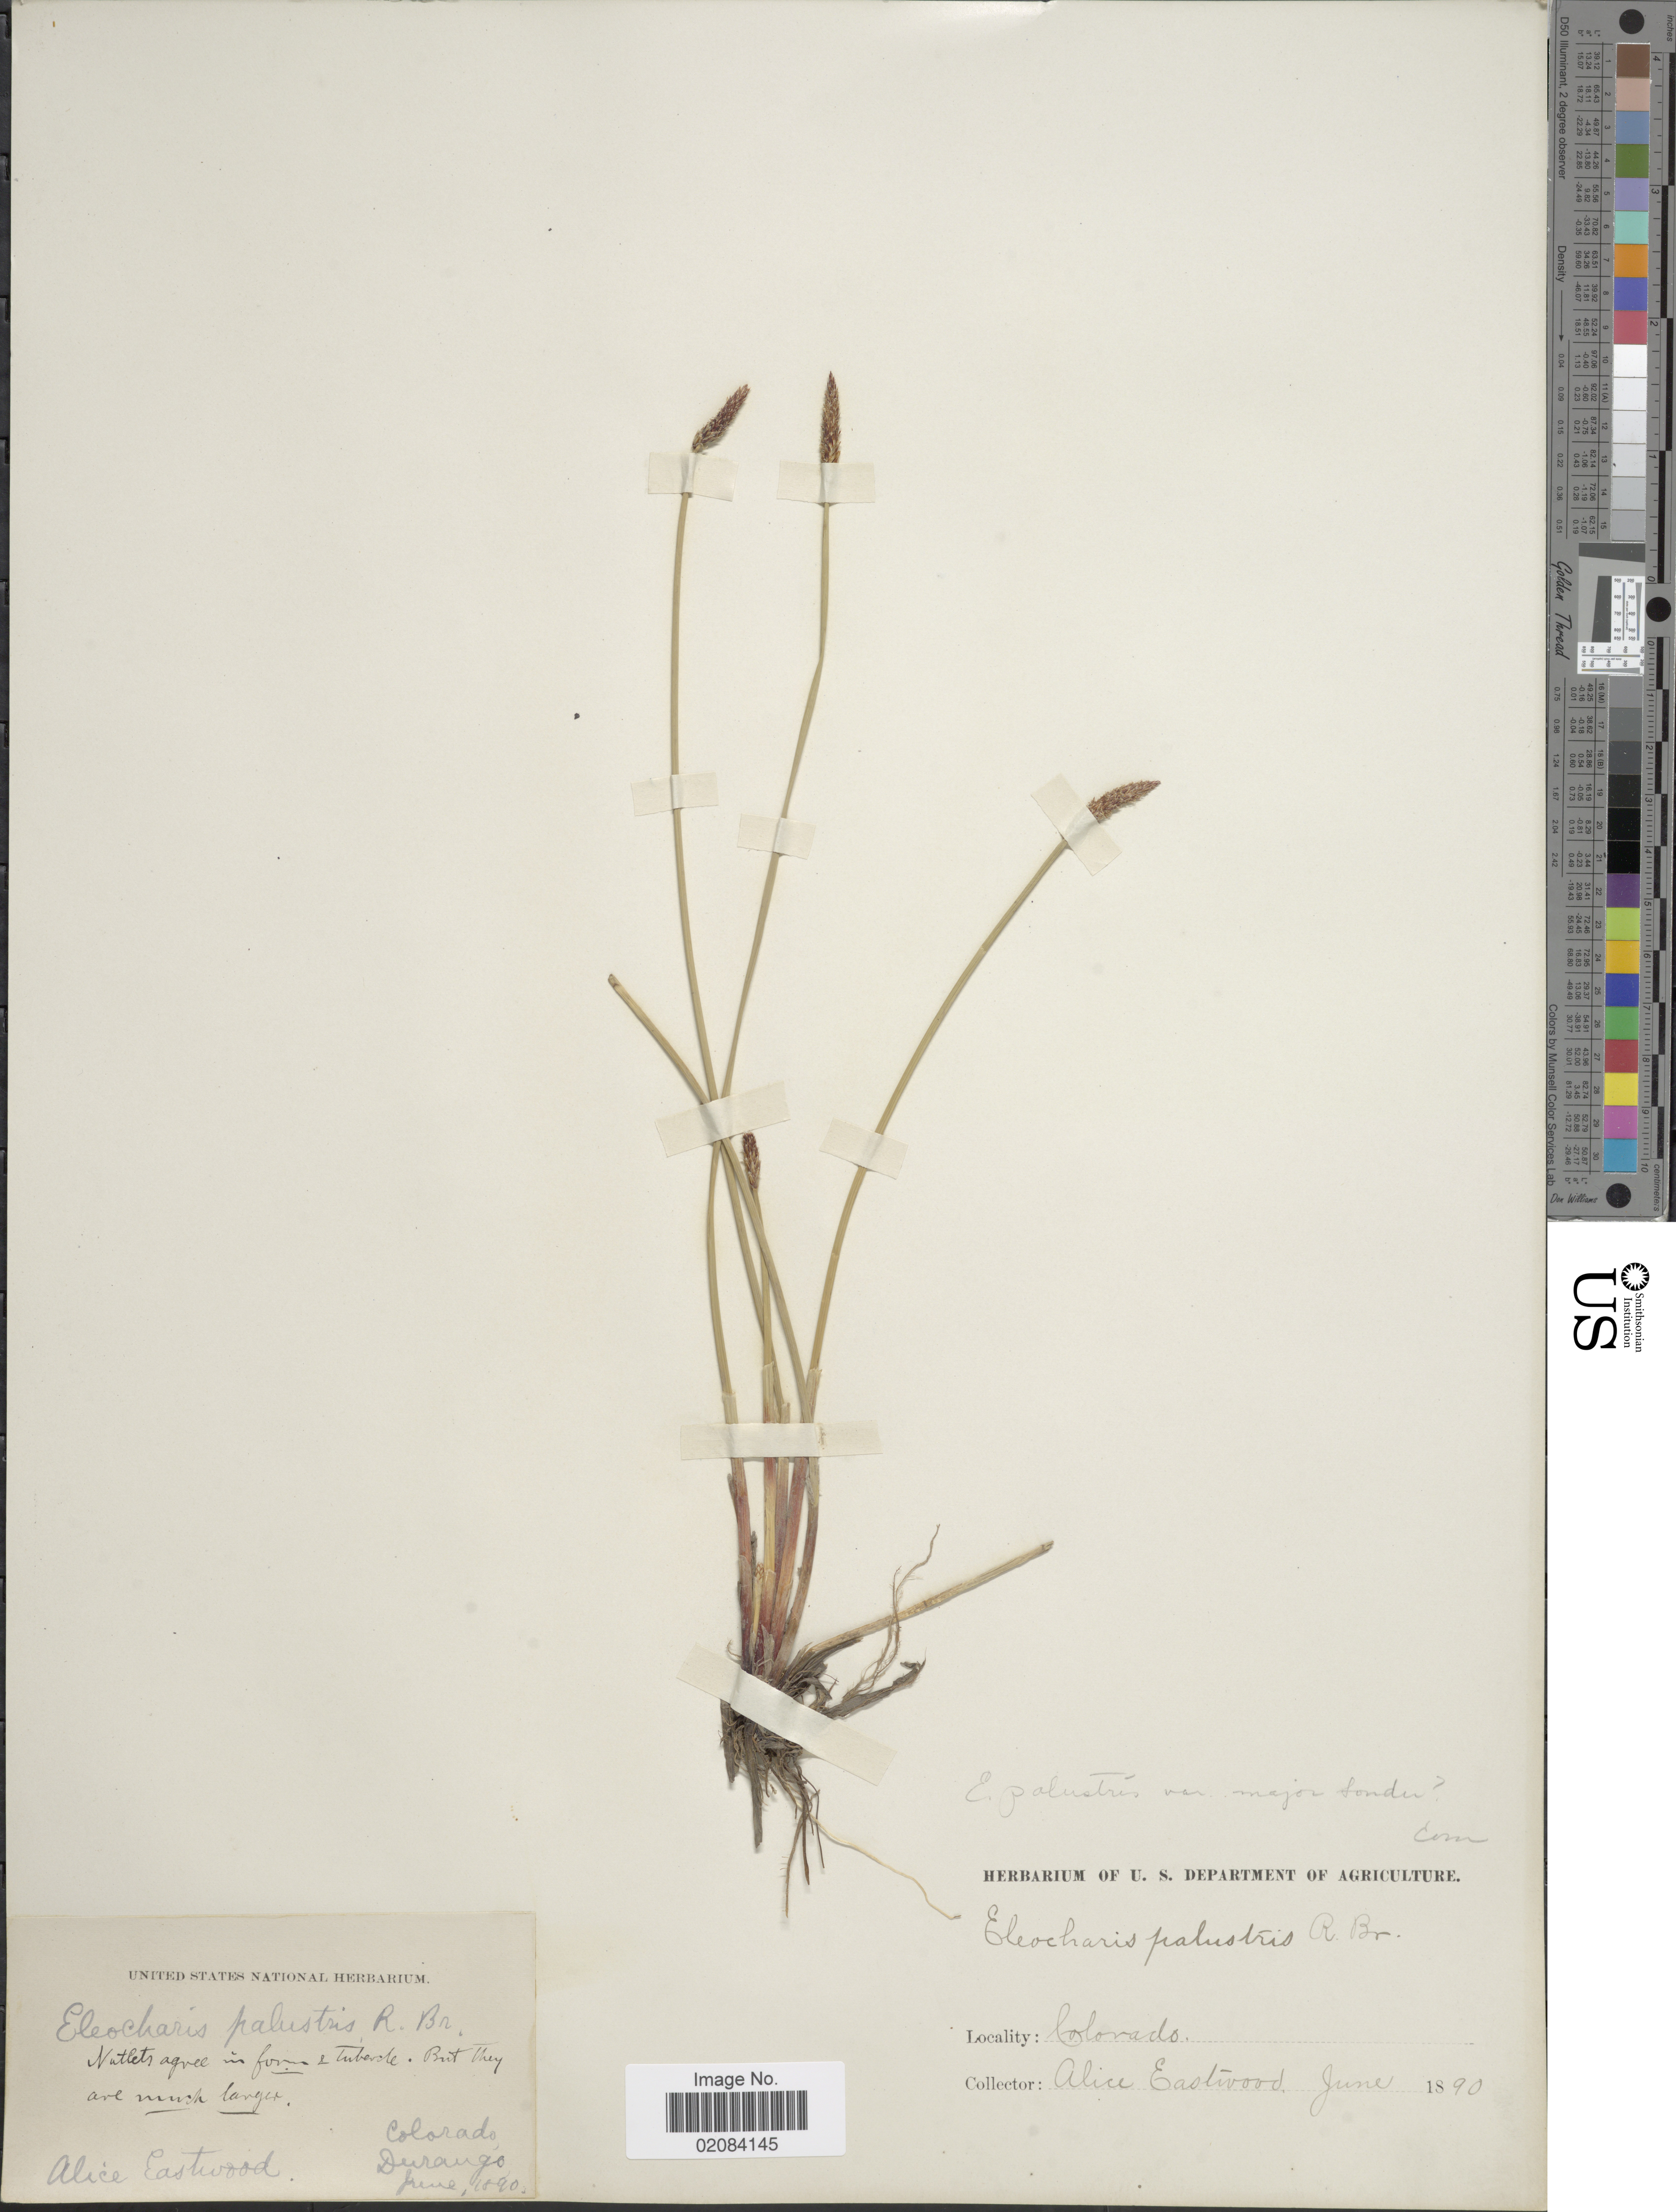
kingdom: Plantae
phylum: Tracheophyta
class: Liliopsida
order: Poales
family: Cyperaceae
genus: Eleocharis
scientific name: Eleocharis palustris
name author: (L.) Roem. & Schult.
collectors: A. Eastwood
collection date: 1890-06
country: United States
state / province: Colorado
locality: Colorado, Durango.